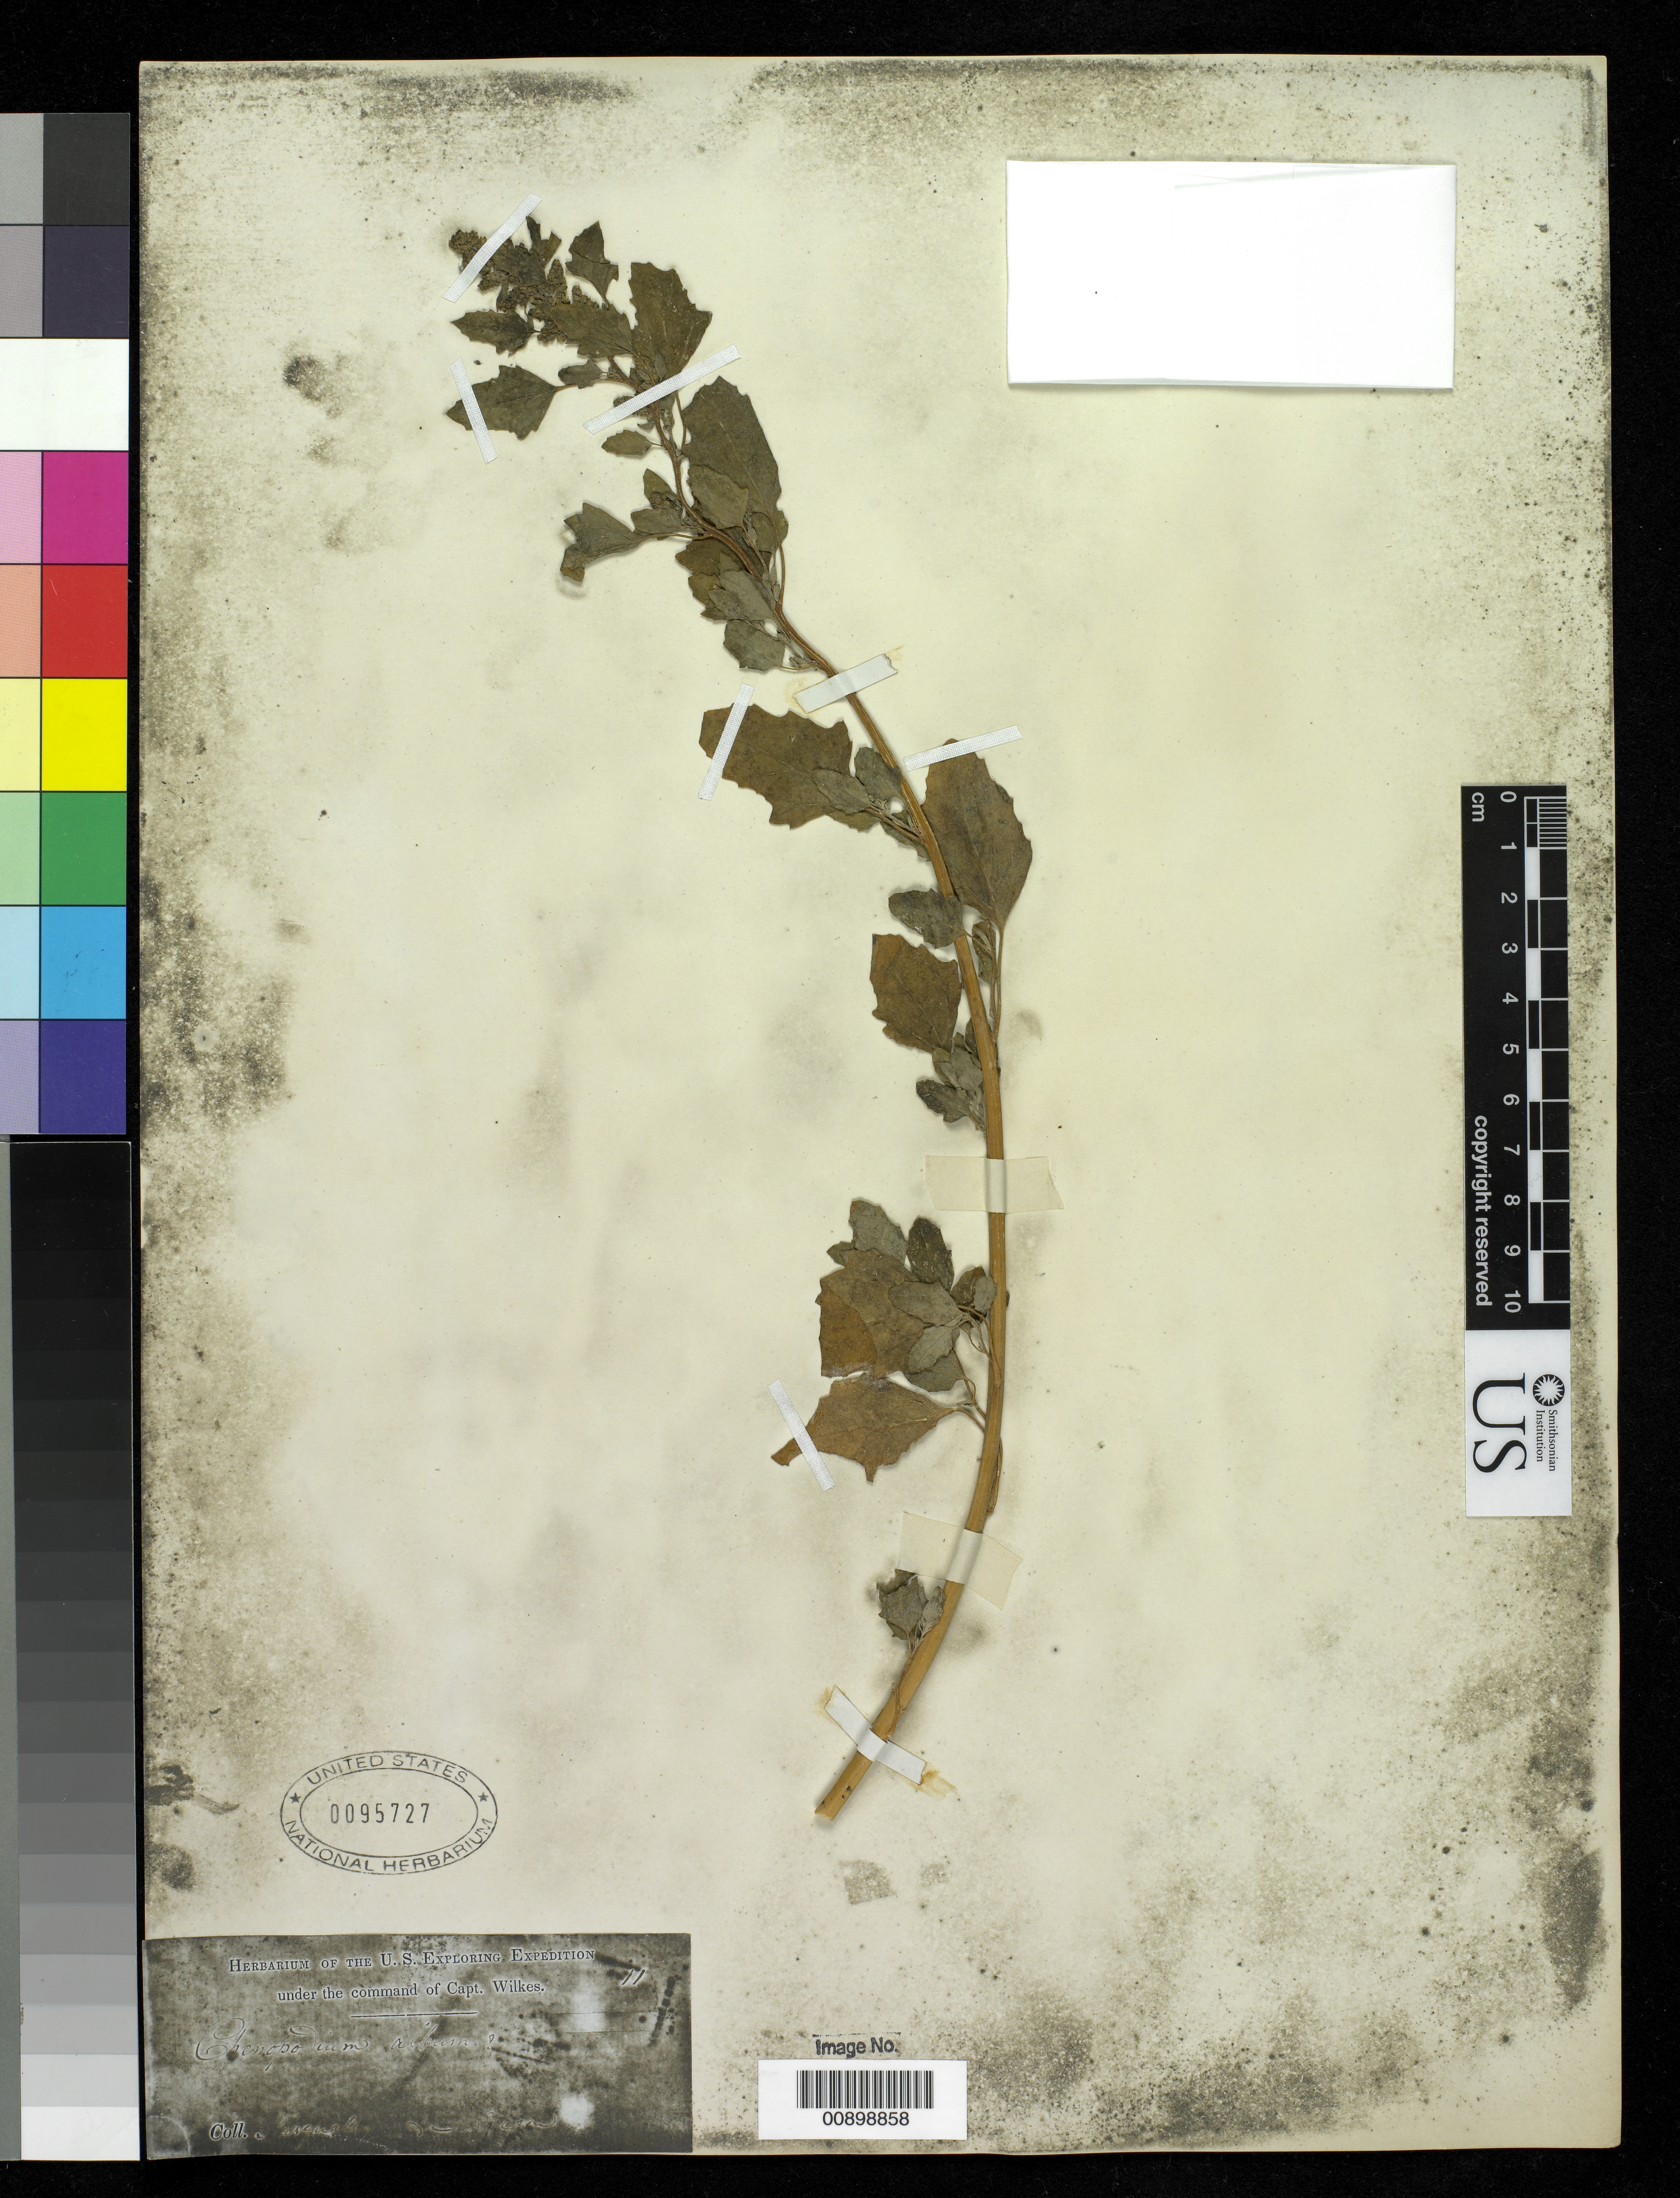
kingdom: Plantae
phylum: Tracheophyta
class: Magnoliopsida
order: Caryophyllales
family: Amaranthaceae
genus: Chenopodium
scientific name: Chenopodium album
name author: L.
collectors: Wilkes Explor. Exped.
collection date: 1838/1842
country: United States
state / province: Oregon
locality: Nisqually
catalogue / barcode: US 95727